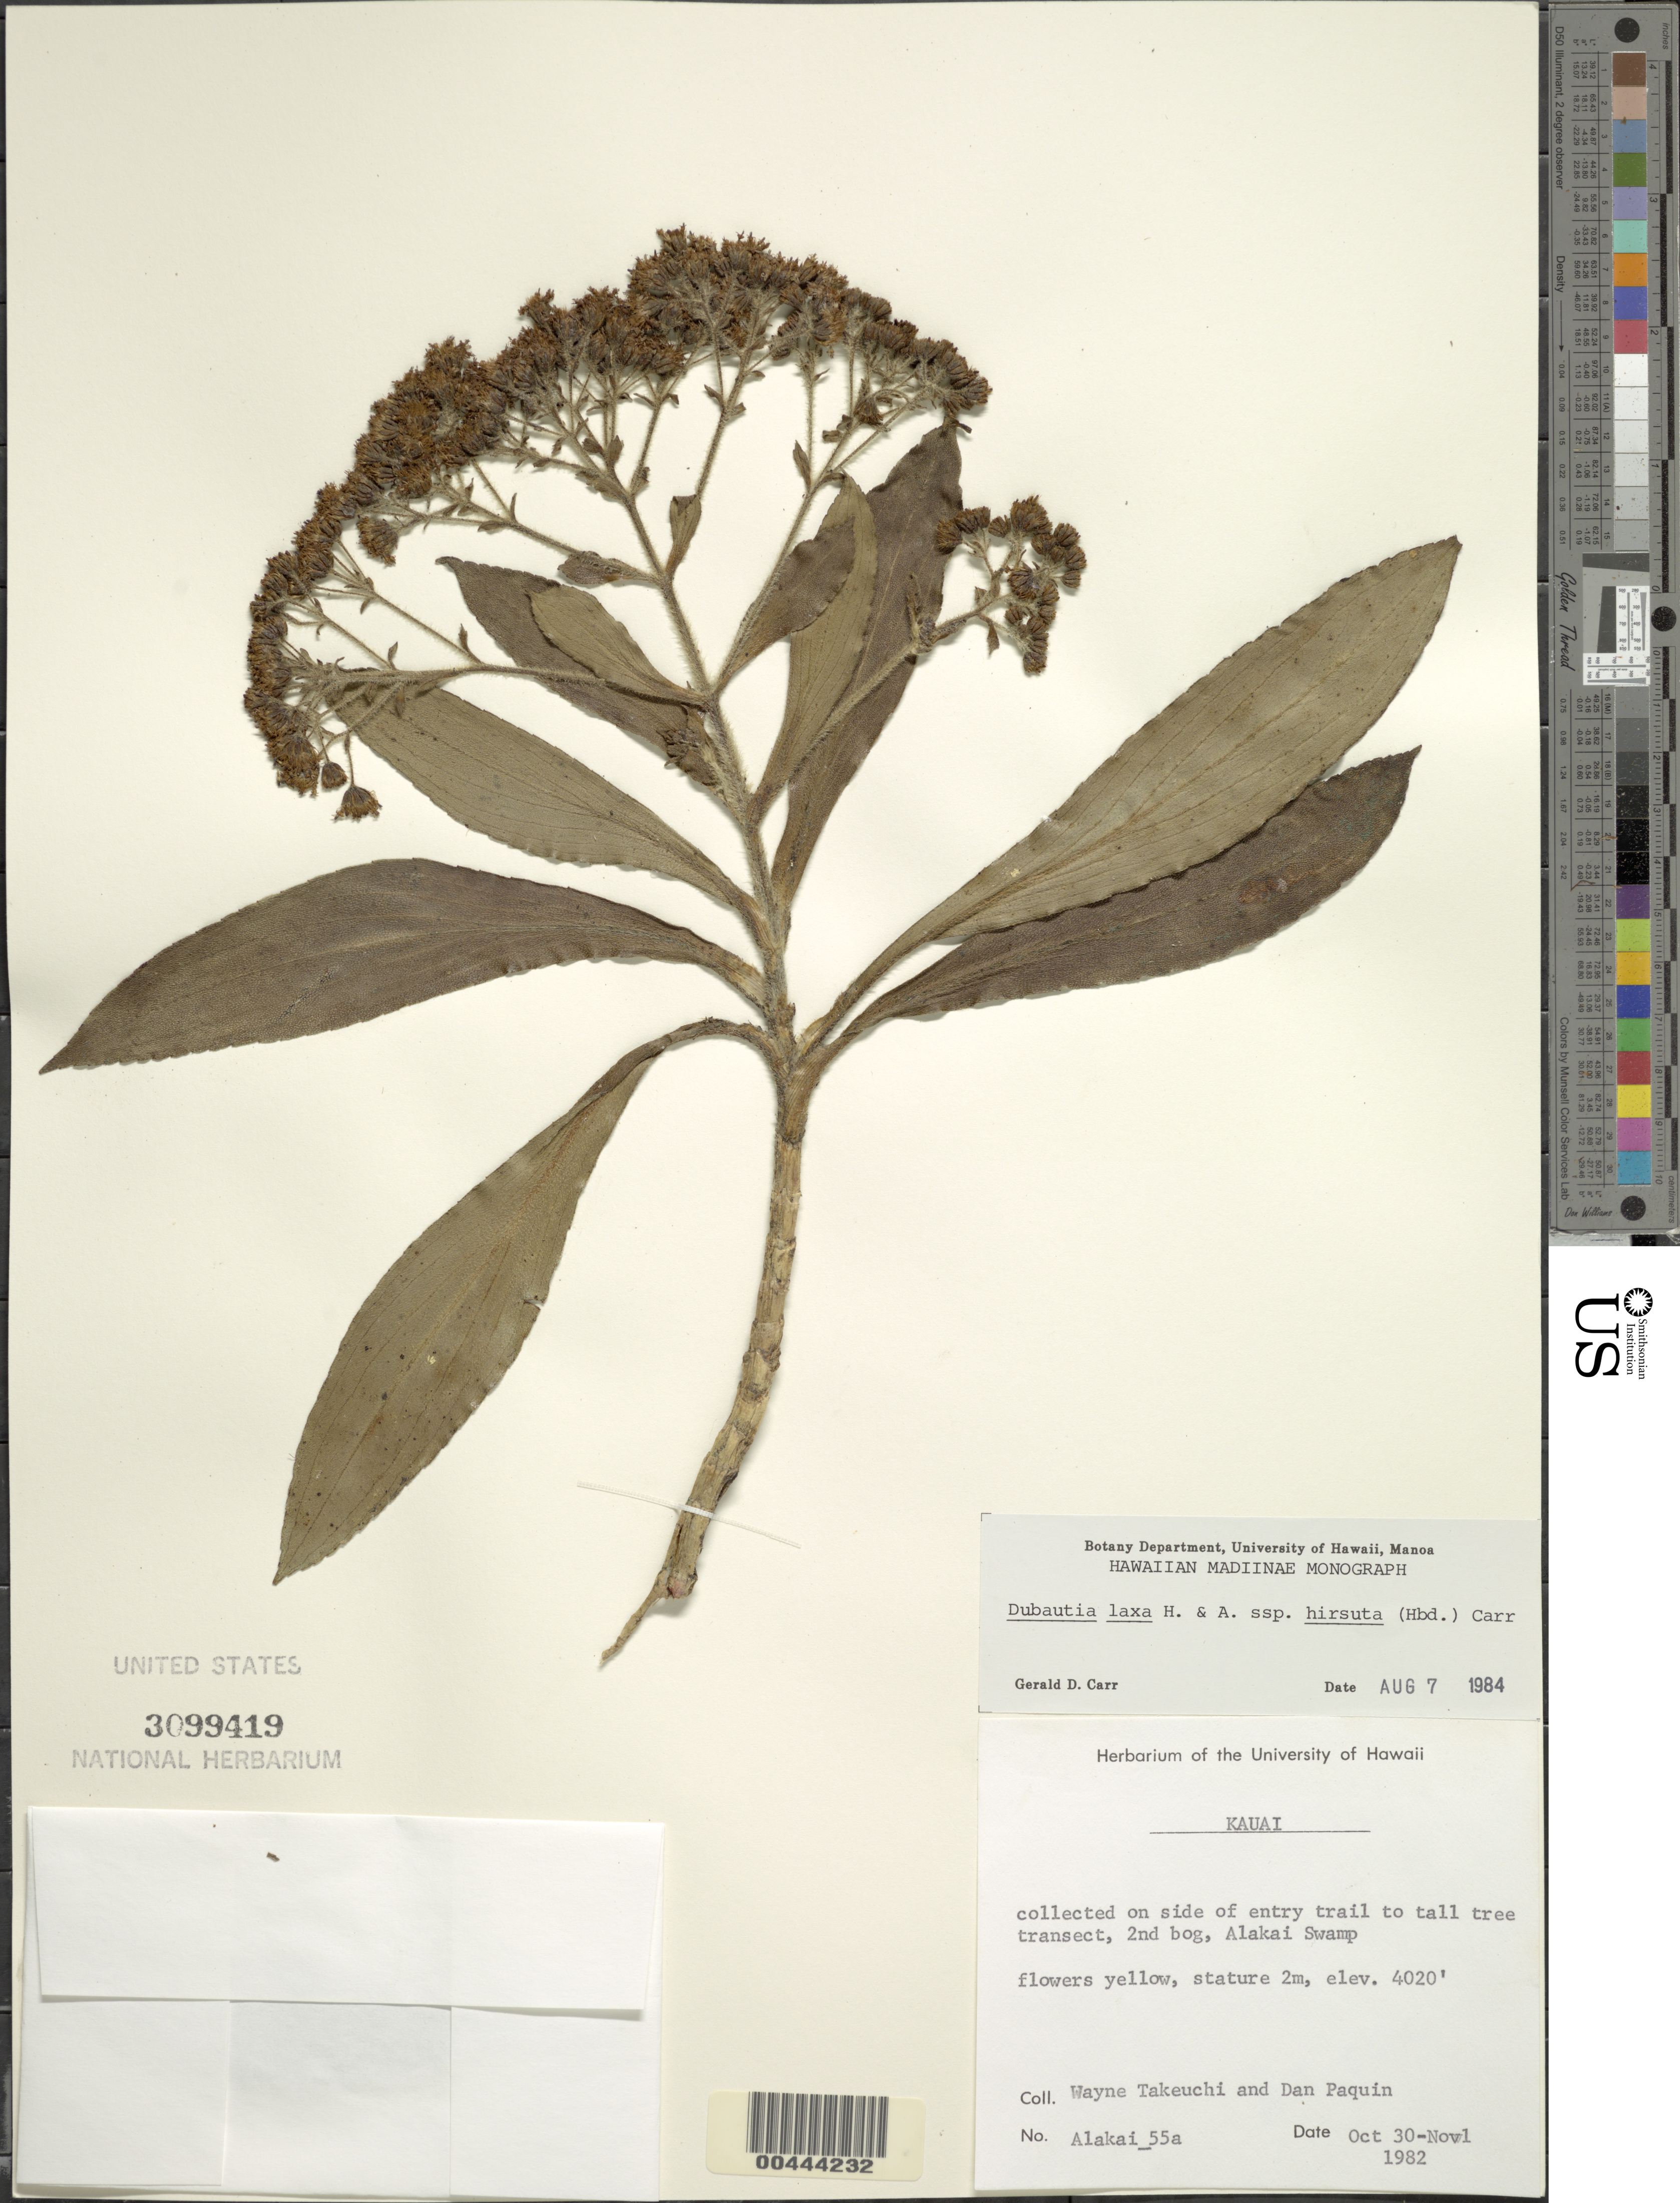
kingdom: Plantae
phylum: Tracheophyta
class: Magnoliopsida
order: Asterales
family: Asteraceae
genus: Dubautia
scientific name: Dubautia laxa subsp. hirsuta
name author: (Hillebr.) G.D. Carr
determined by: Carr, G. D.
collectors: W. N. Takeuchi & D. Paquin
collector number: Alakai 55a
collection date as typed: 30 Oct 1982 to 1 Nov 1982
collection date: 1982-10-30/1982-11-01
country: United States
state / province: Hawaii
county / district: Kauai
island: Kaua'i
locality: Alakai Swamp, second bog, entry trail to tall tree transect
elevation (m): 1225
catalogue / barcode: US 3099419